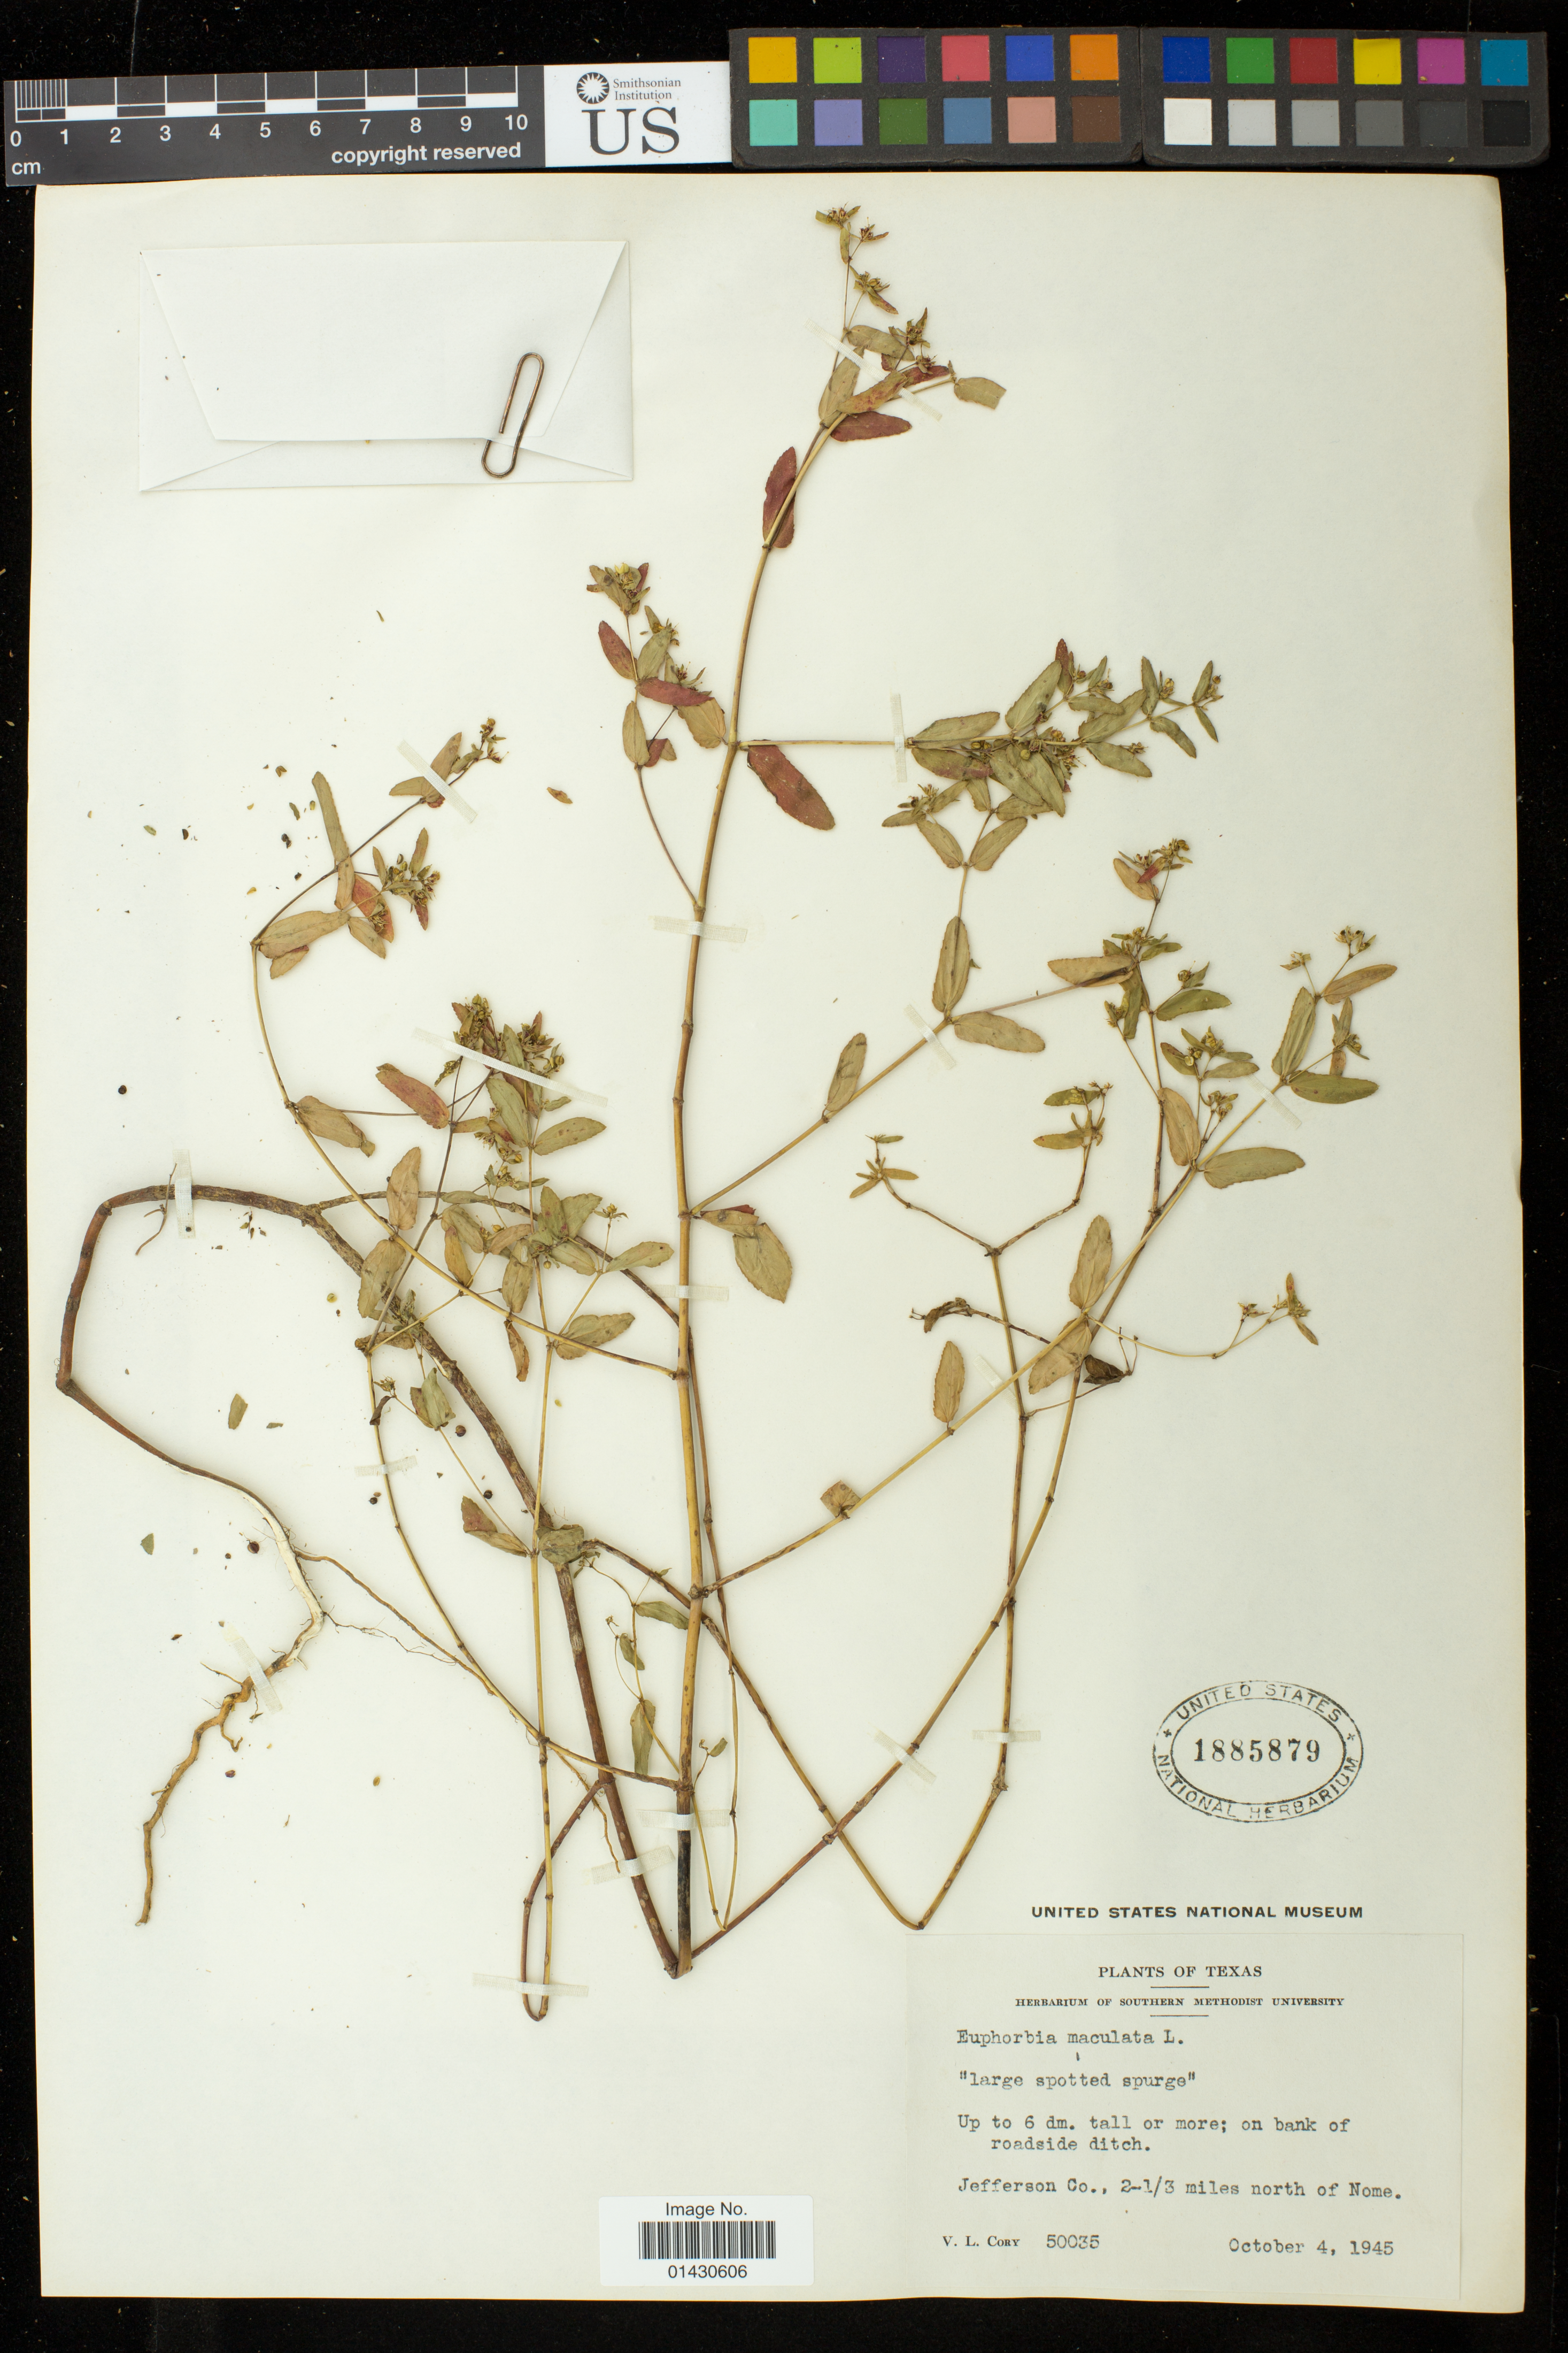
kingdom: Plantae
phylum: Tracheophyta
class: Magnoliopsida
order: Malpighiales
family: Euphorbiaceae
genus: Euphorbia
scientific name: Euphorbia maculata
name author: L.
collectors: V. Cory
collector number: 50035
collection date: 1945-10-04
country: United States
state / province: Texas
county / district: Jefferson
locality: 2-1/3 miles north of Nome.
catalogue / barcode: US 1885879